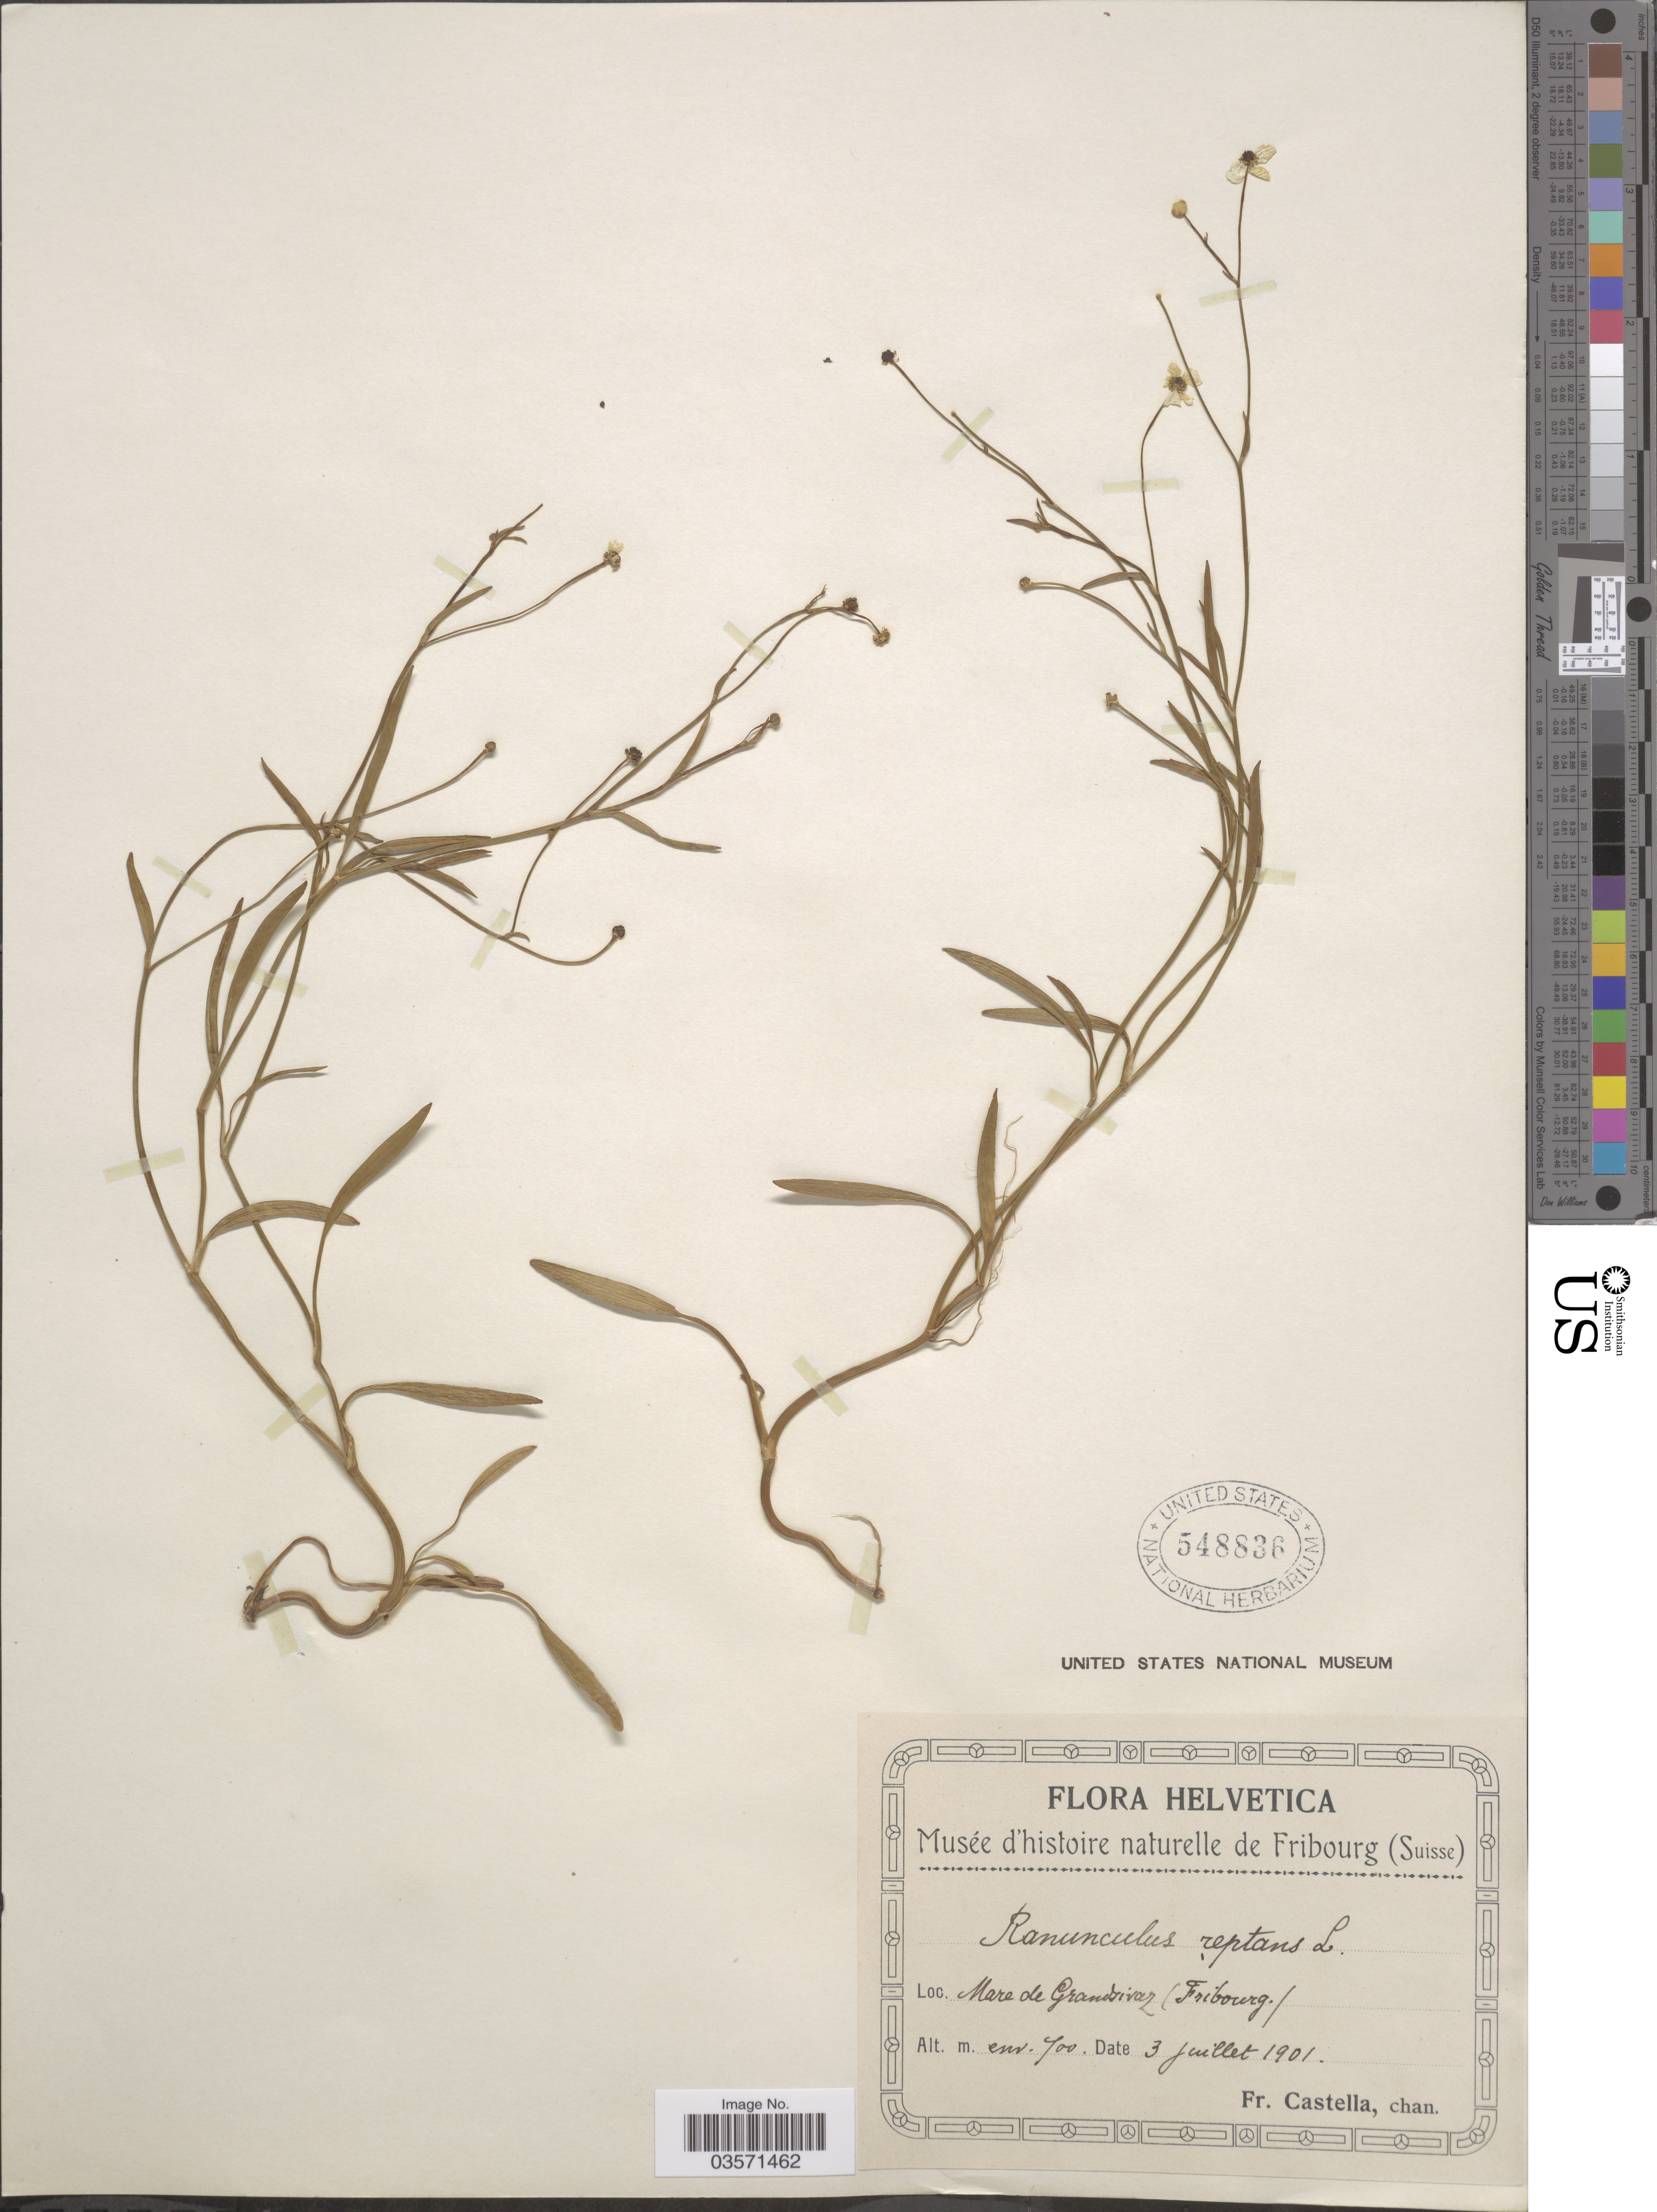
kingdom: Plantae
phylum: Tracheophyta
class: Magnoliopsida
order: Ranunculales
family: Ranunculaceae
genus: Ranunculus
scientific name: Ranunculus flammula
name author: L.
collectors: Fr. Castella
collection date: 1901-07-03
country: Switzerland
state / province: Fribourg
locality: Helvetica. Mare de Grandivaux.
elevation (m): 700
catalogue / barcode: US 548836